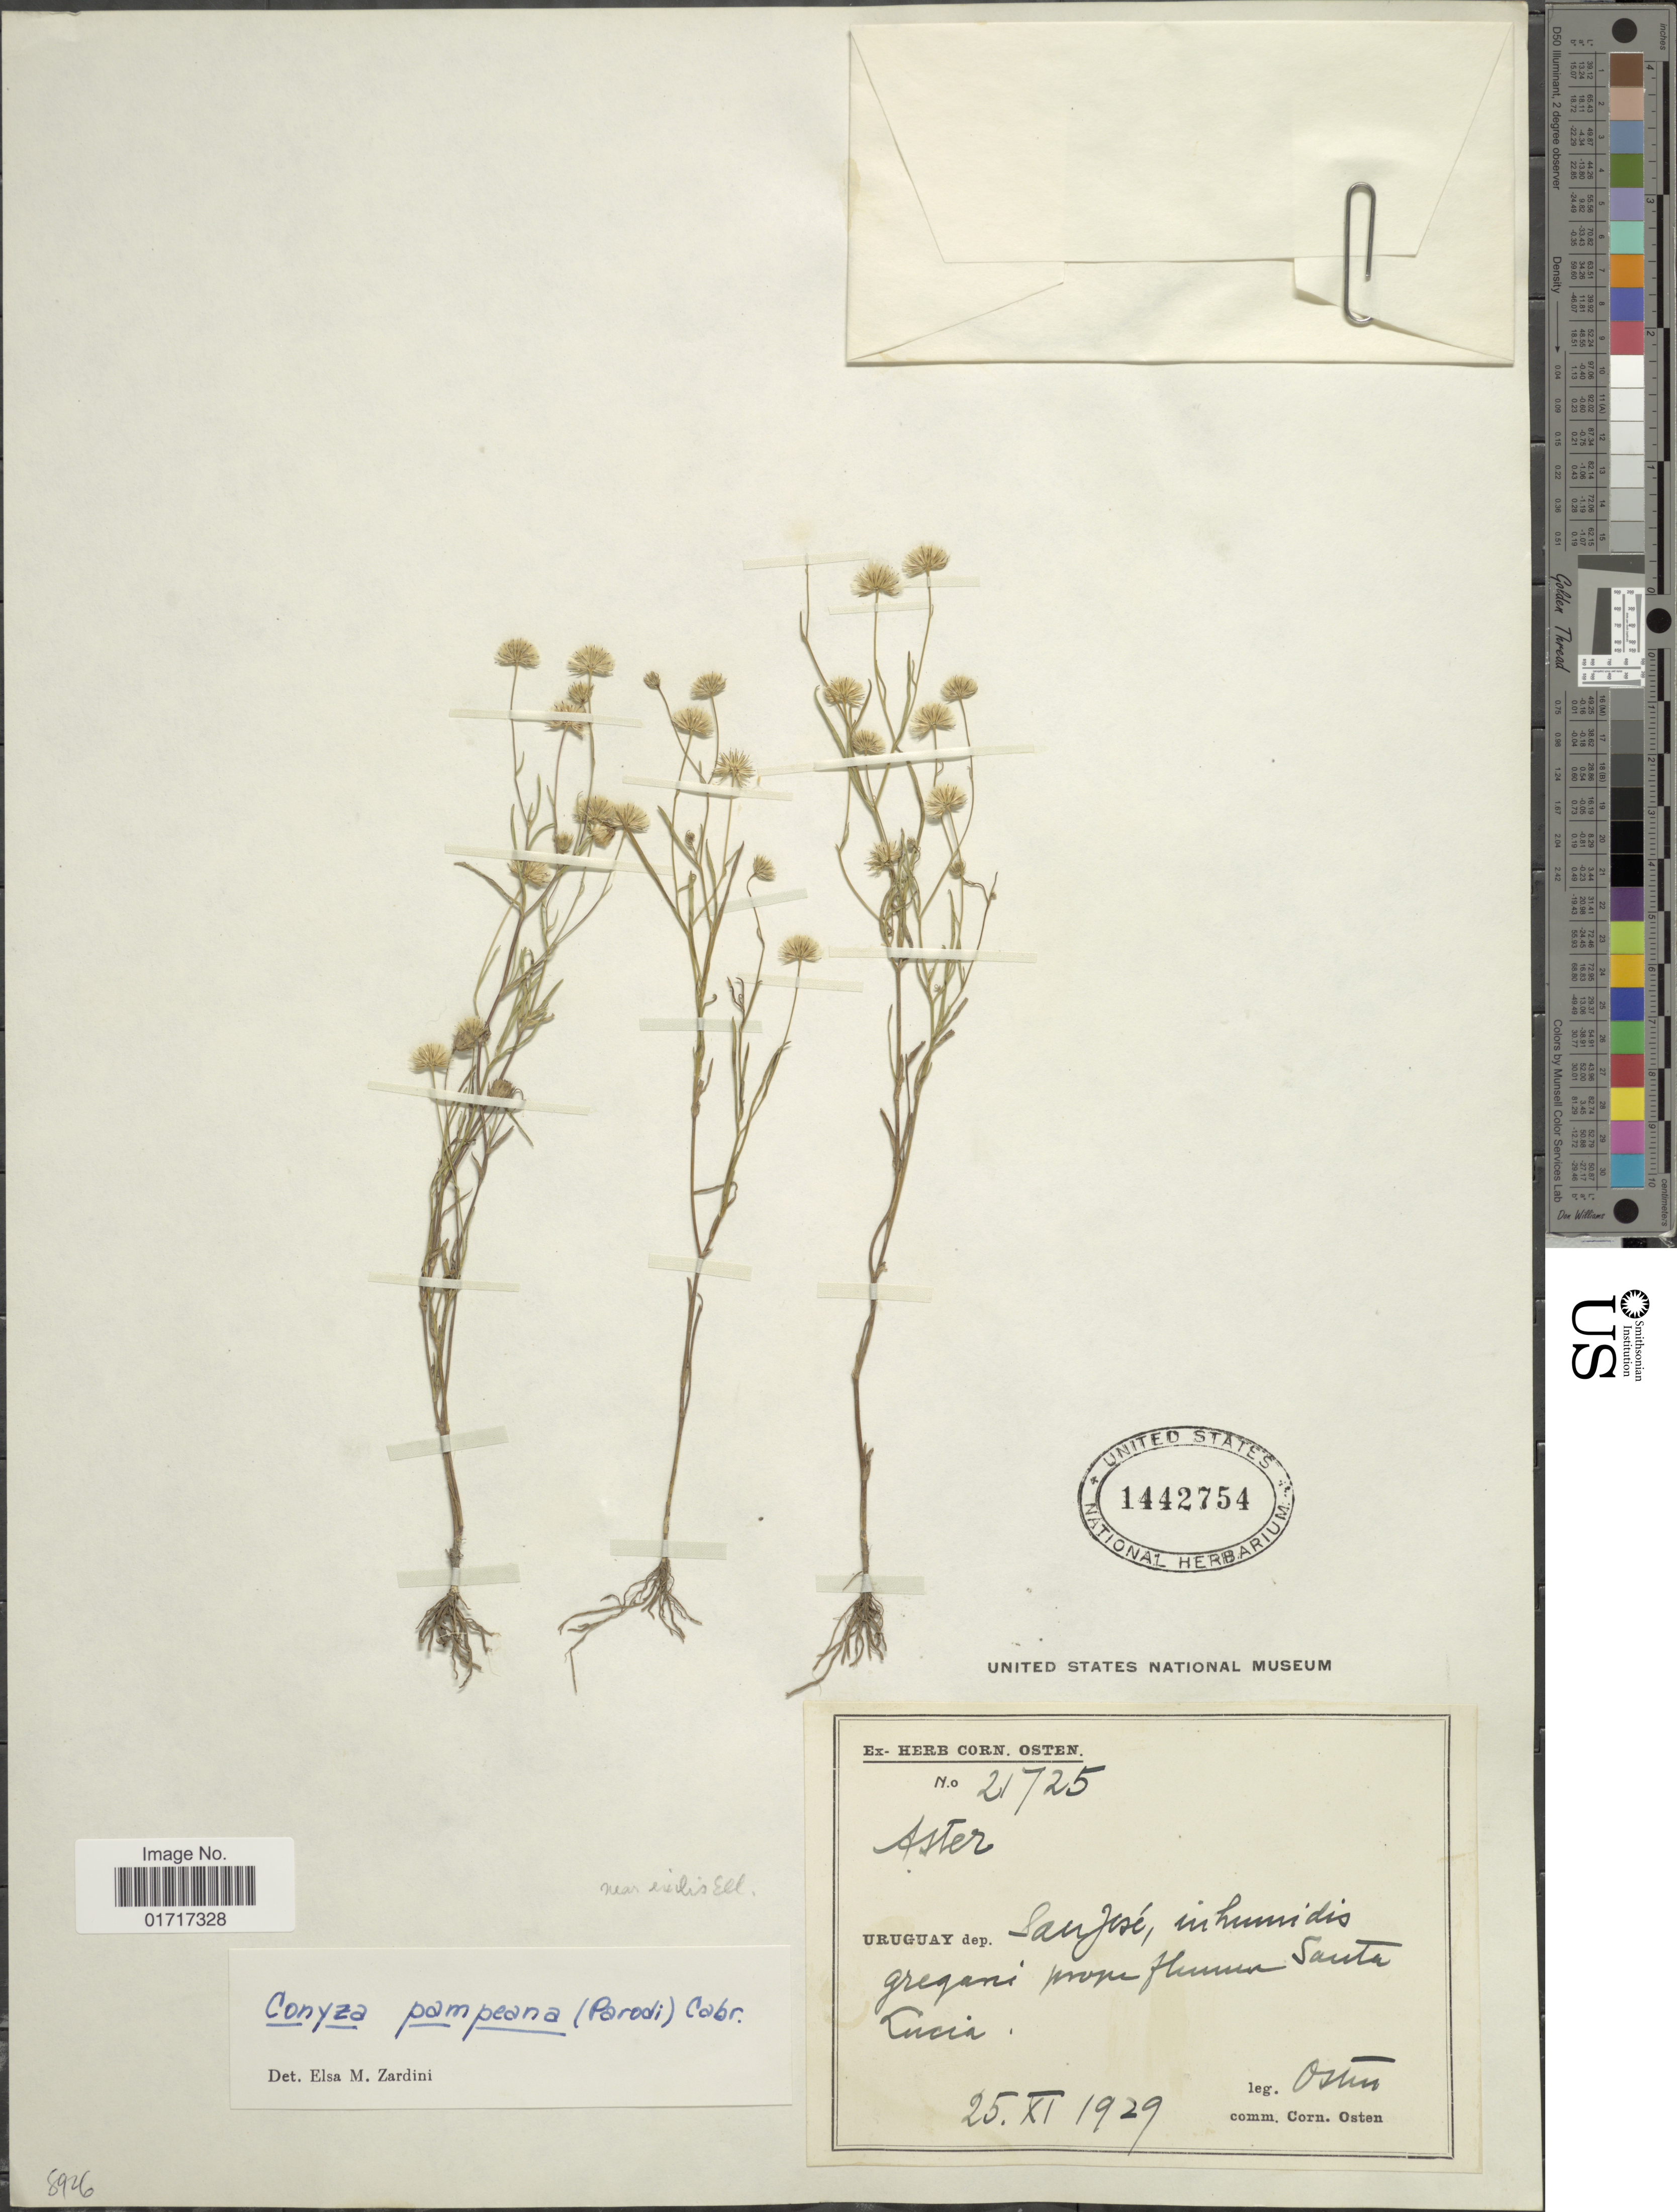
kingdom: Plantae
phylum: Tracheophyta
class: Magnoliopsida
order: Asterales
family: Asteraceae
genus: Conyza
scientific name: Conyza pampeana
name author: (Parodi) Cabrera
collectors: C. Osten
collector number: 21725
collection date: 1929-11-25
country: Uruguay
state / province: San Jose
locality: Uruguay dep. San Jose, in humidis, gregani prope flumen Santa Lucia.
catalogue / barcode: US 1442754